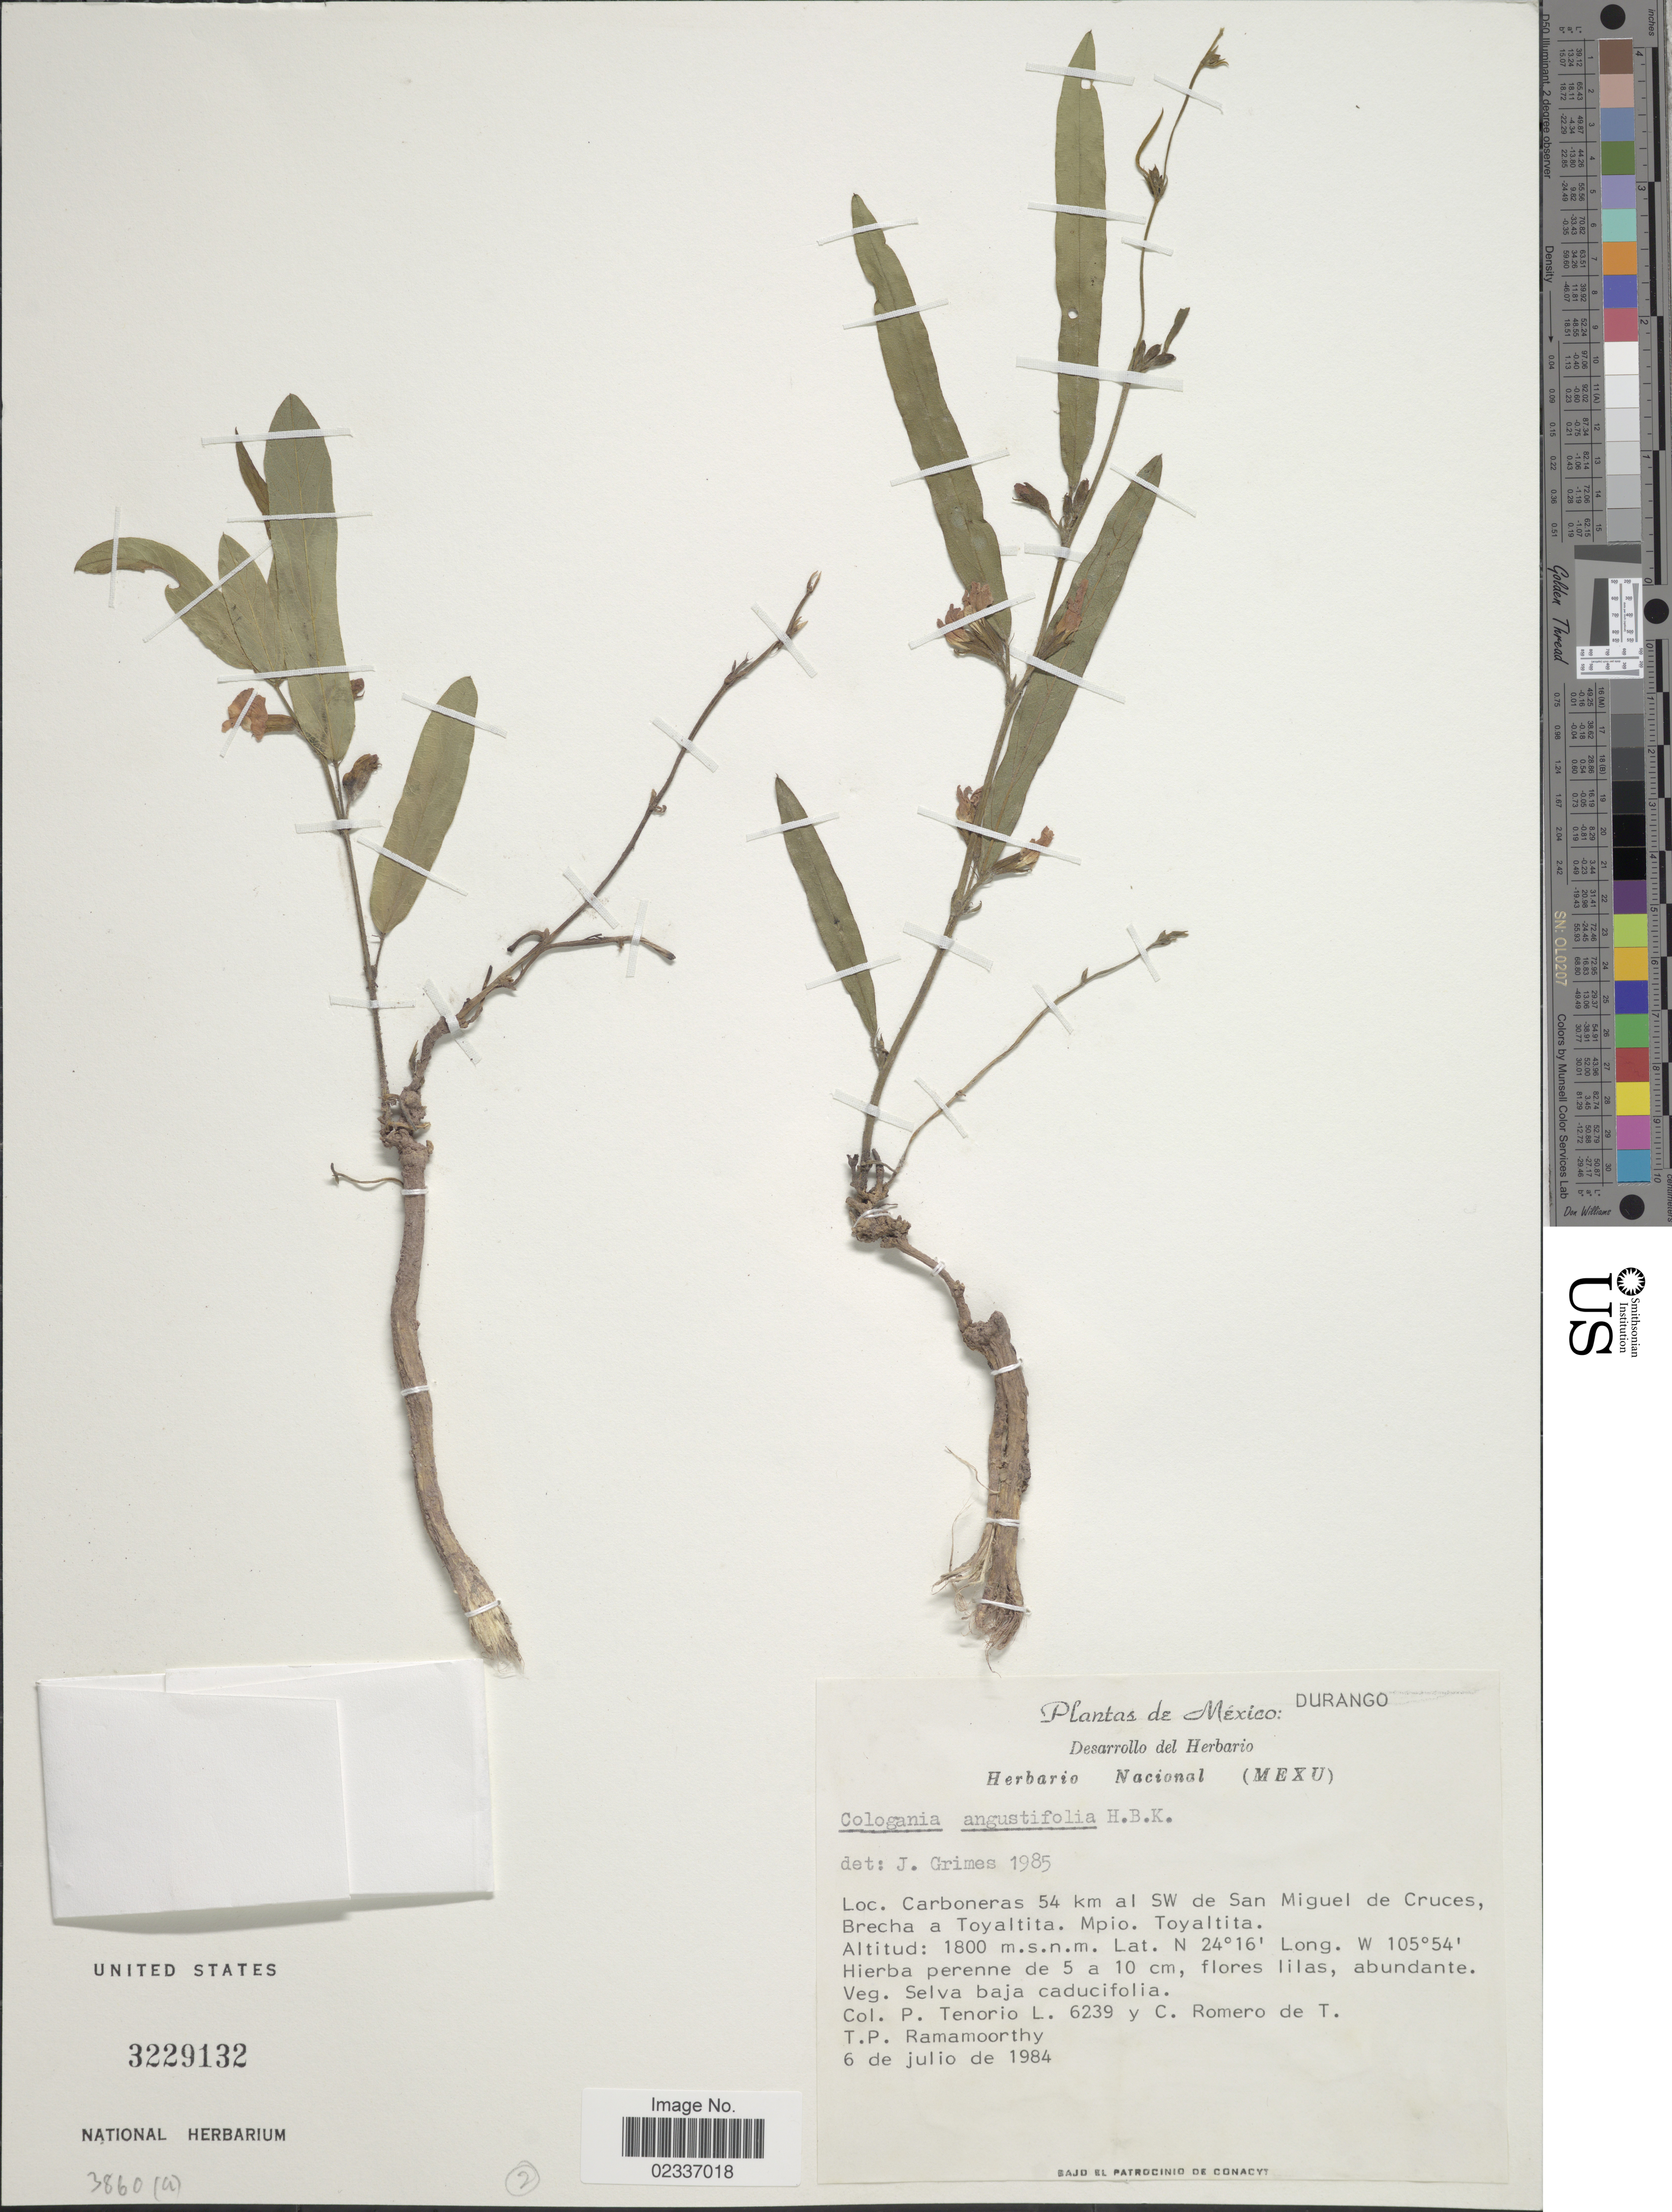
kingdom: Plantae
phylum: Tracheophyta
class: Magnoliopsida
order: Fabales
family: Fabaceae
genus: Cologania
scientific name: Cologania angustifolia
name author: Kunth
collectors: P. Tenorio L., C. Romero de T. & T. P. Ramamoorthy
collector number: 6239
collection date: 1984-07-06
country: Mexico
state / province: Durango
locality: Carboneras 54 km al Sw de San Miguel de Cruces. Brecha a Toyaltita. Mpio. Toyaltita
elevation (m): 1800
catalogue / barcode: US 3229132